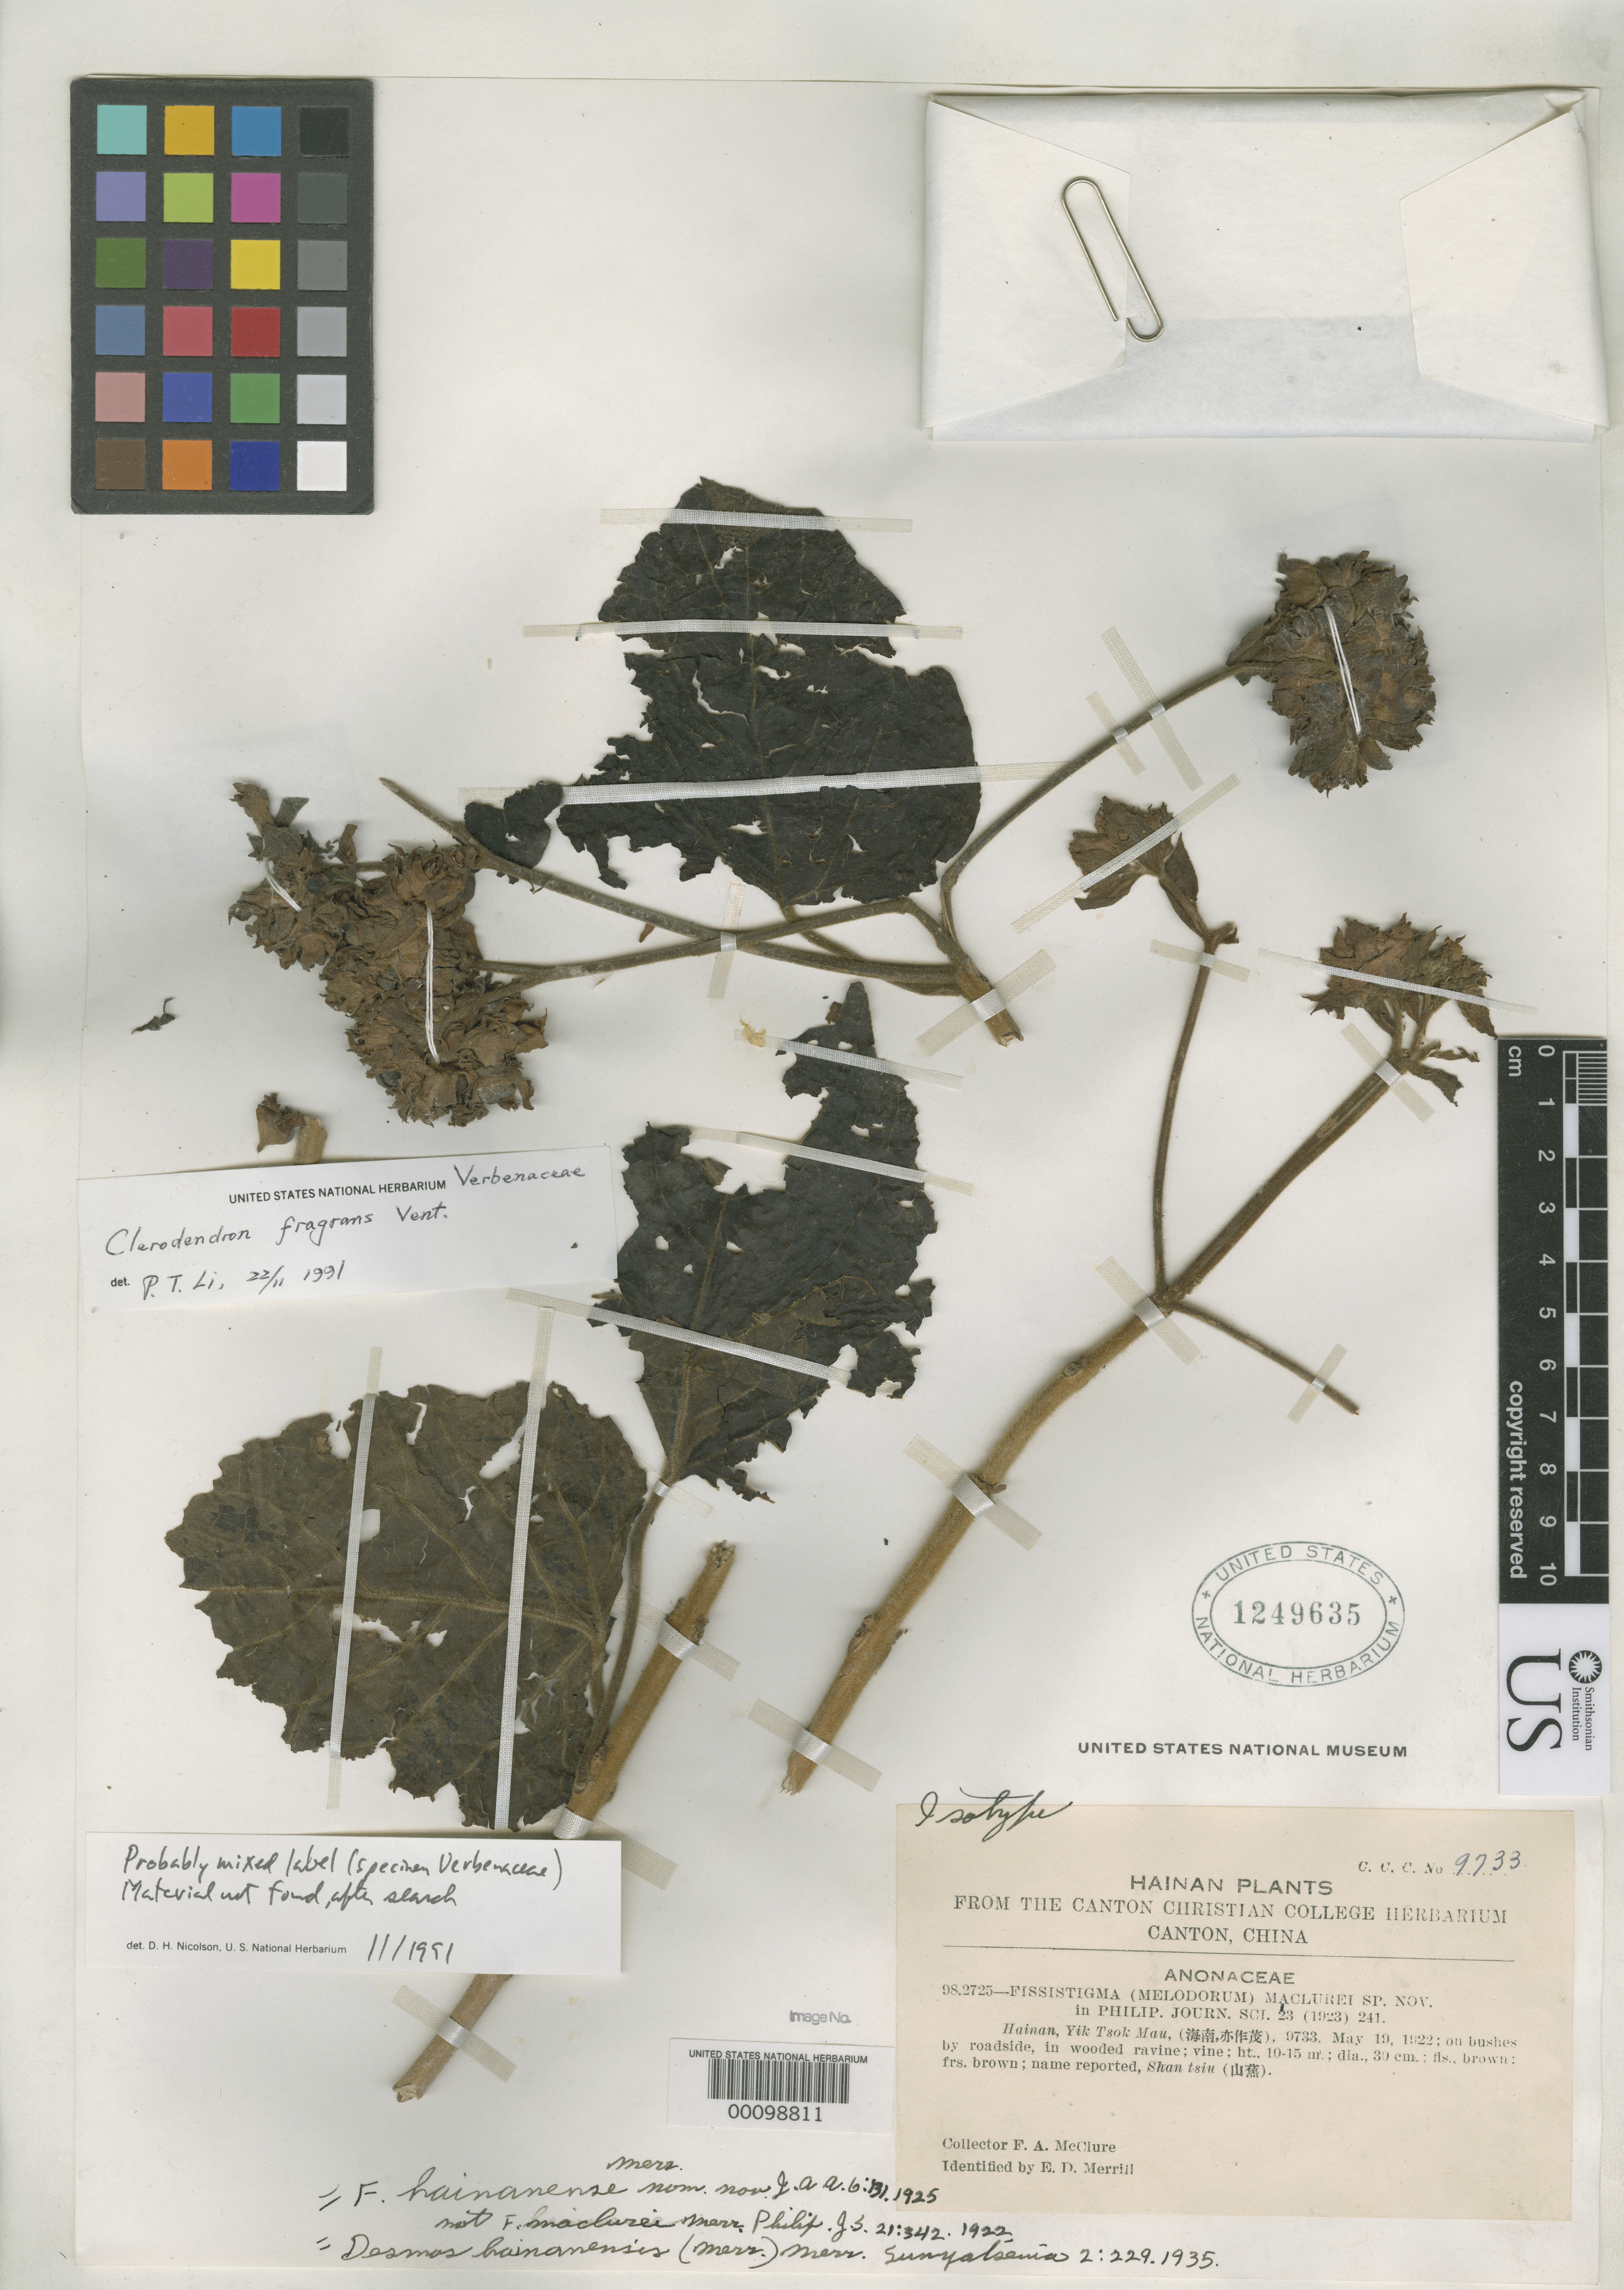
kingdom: Plantae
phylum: Tracheophyta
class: Magnoliopsida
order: Magnoliales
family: Annonaceae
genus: Fissistigma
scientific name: Fissistigma hainanense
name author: Merr.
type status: Isotype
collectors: F. A. McClure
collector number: C.C.C. 9733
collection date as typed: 19 May 1922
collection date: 1922-05-19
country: China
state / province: Hainan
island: Hainan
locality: Yik Tsok Mau.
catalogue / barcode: US 1249635